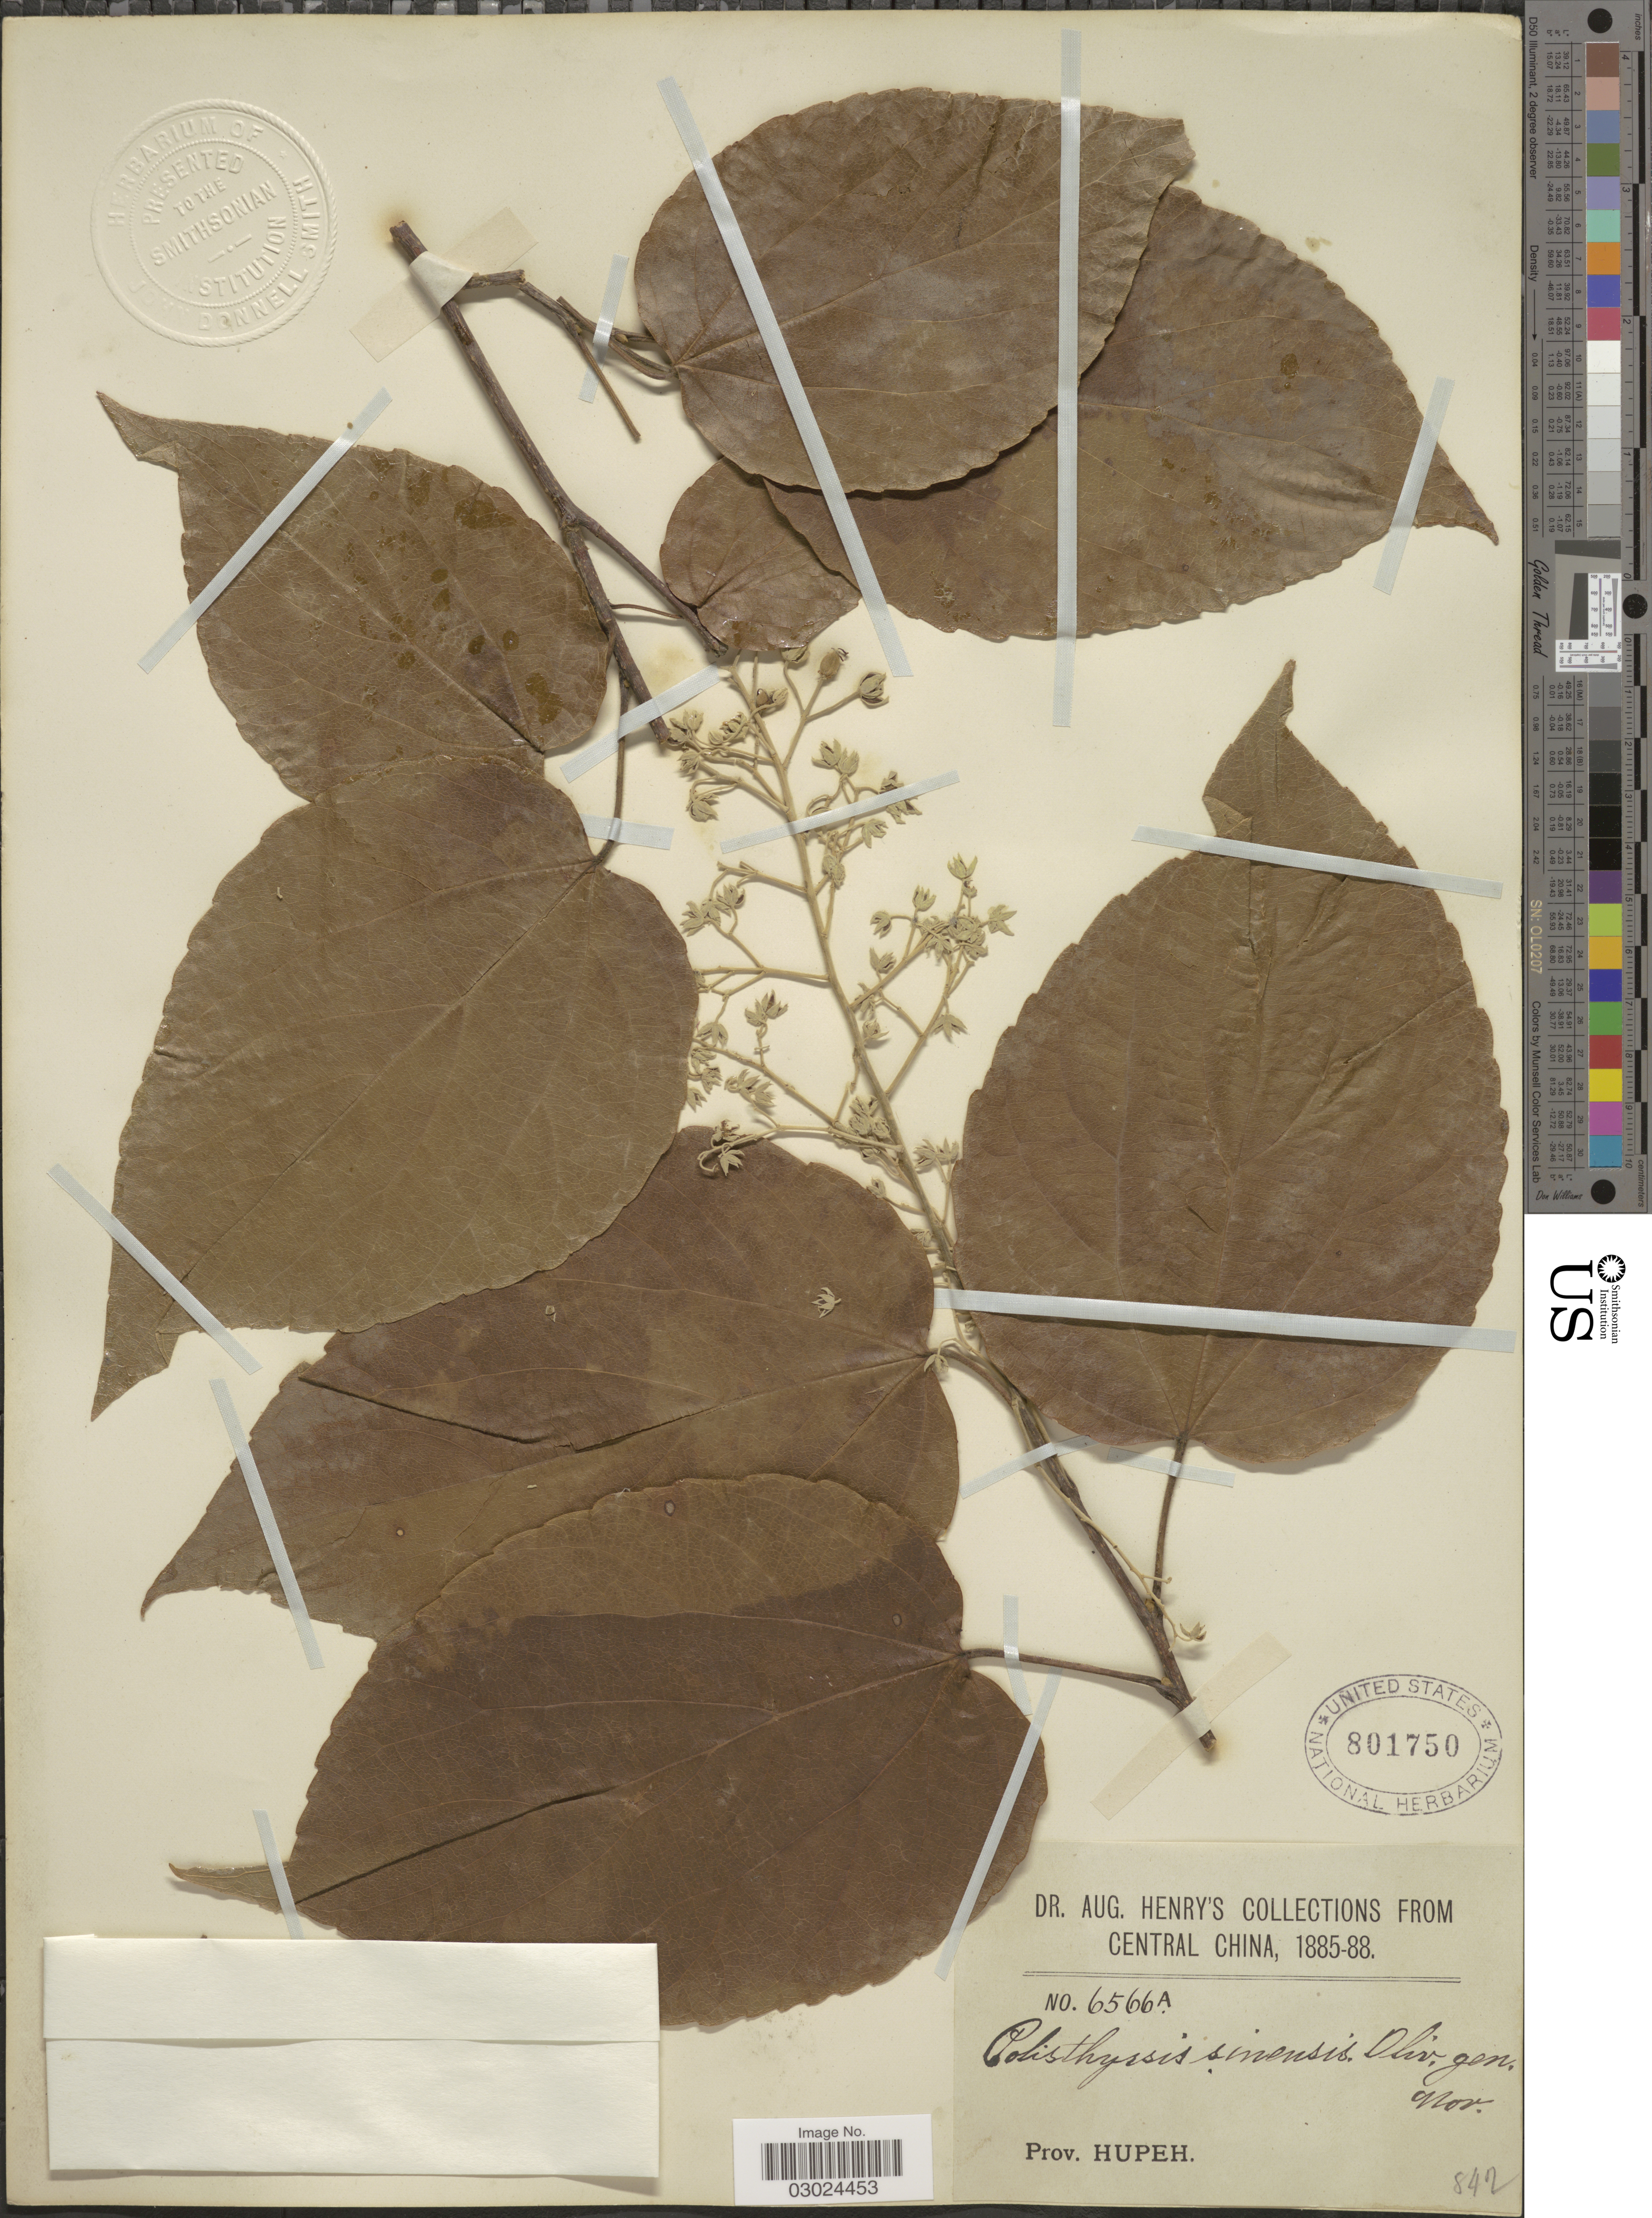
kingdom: Plantae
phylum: Tracheophyta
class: Magnoliopsida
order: Malpighiales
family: Salicaceae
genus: Poliothyrsis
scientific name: Poliothyrsis sinensis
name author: Oliv.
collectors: A. Henry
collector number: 6566 A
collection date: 1885/1888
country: China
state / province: Hubei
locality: Central China. Prov. Hupeh.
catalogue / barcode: US 801750